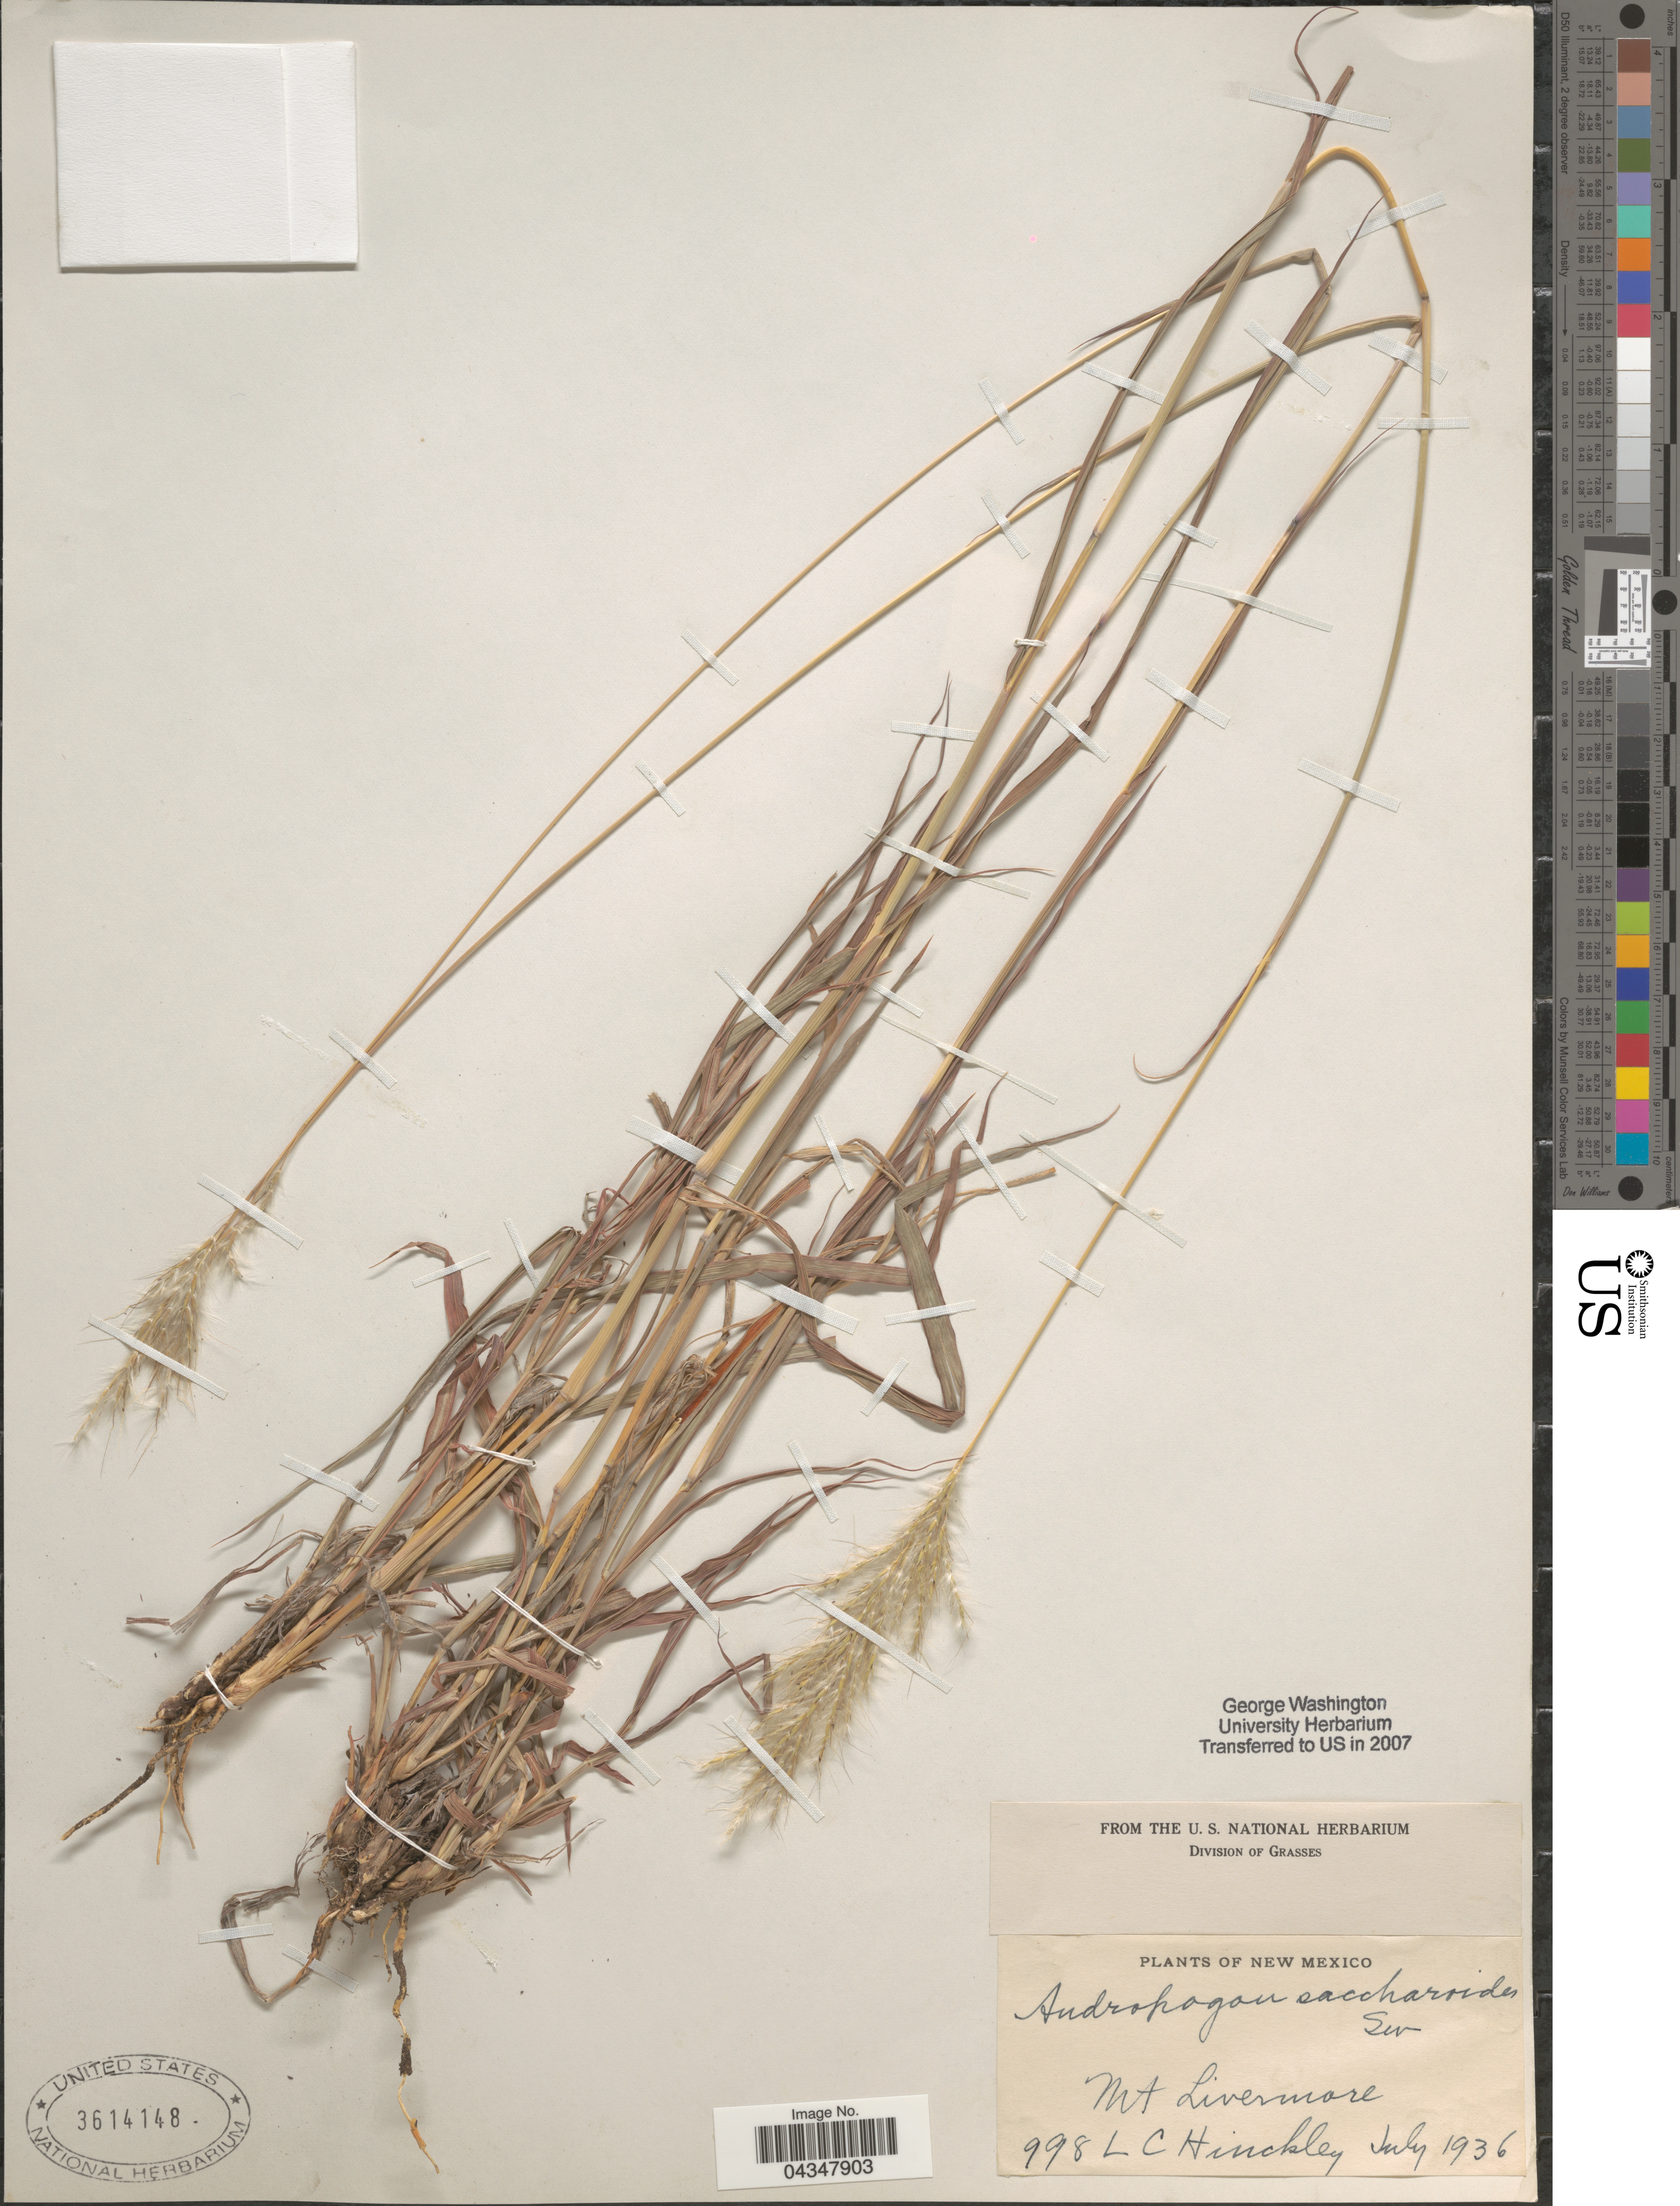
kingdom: Plantae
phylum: Tracheophyta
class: Liliopsida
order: Poales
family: Poaceae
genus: Bothriochloa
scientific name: Bothriochloa saccharoides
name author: (Sw.) Rydb.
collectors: L. Hinckley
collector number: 998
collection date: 1936-07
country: United States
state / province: New Mexico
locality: Mt Livermore.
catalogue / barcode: US 3614148